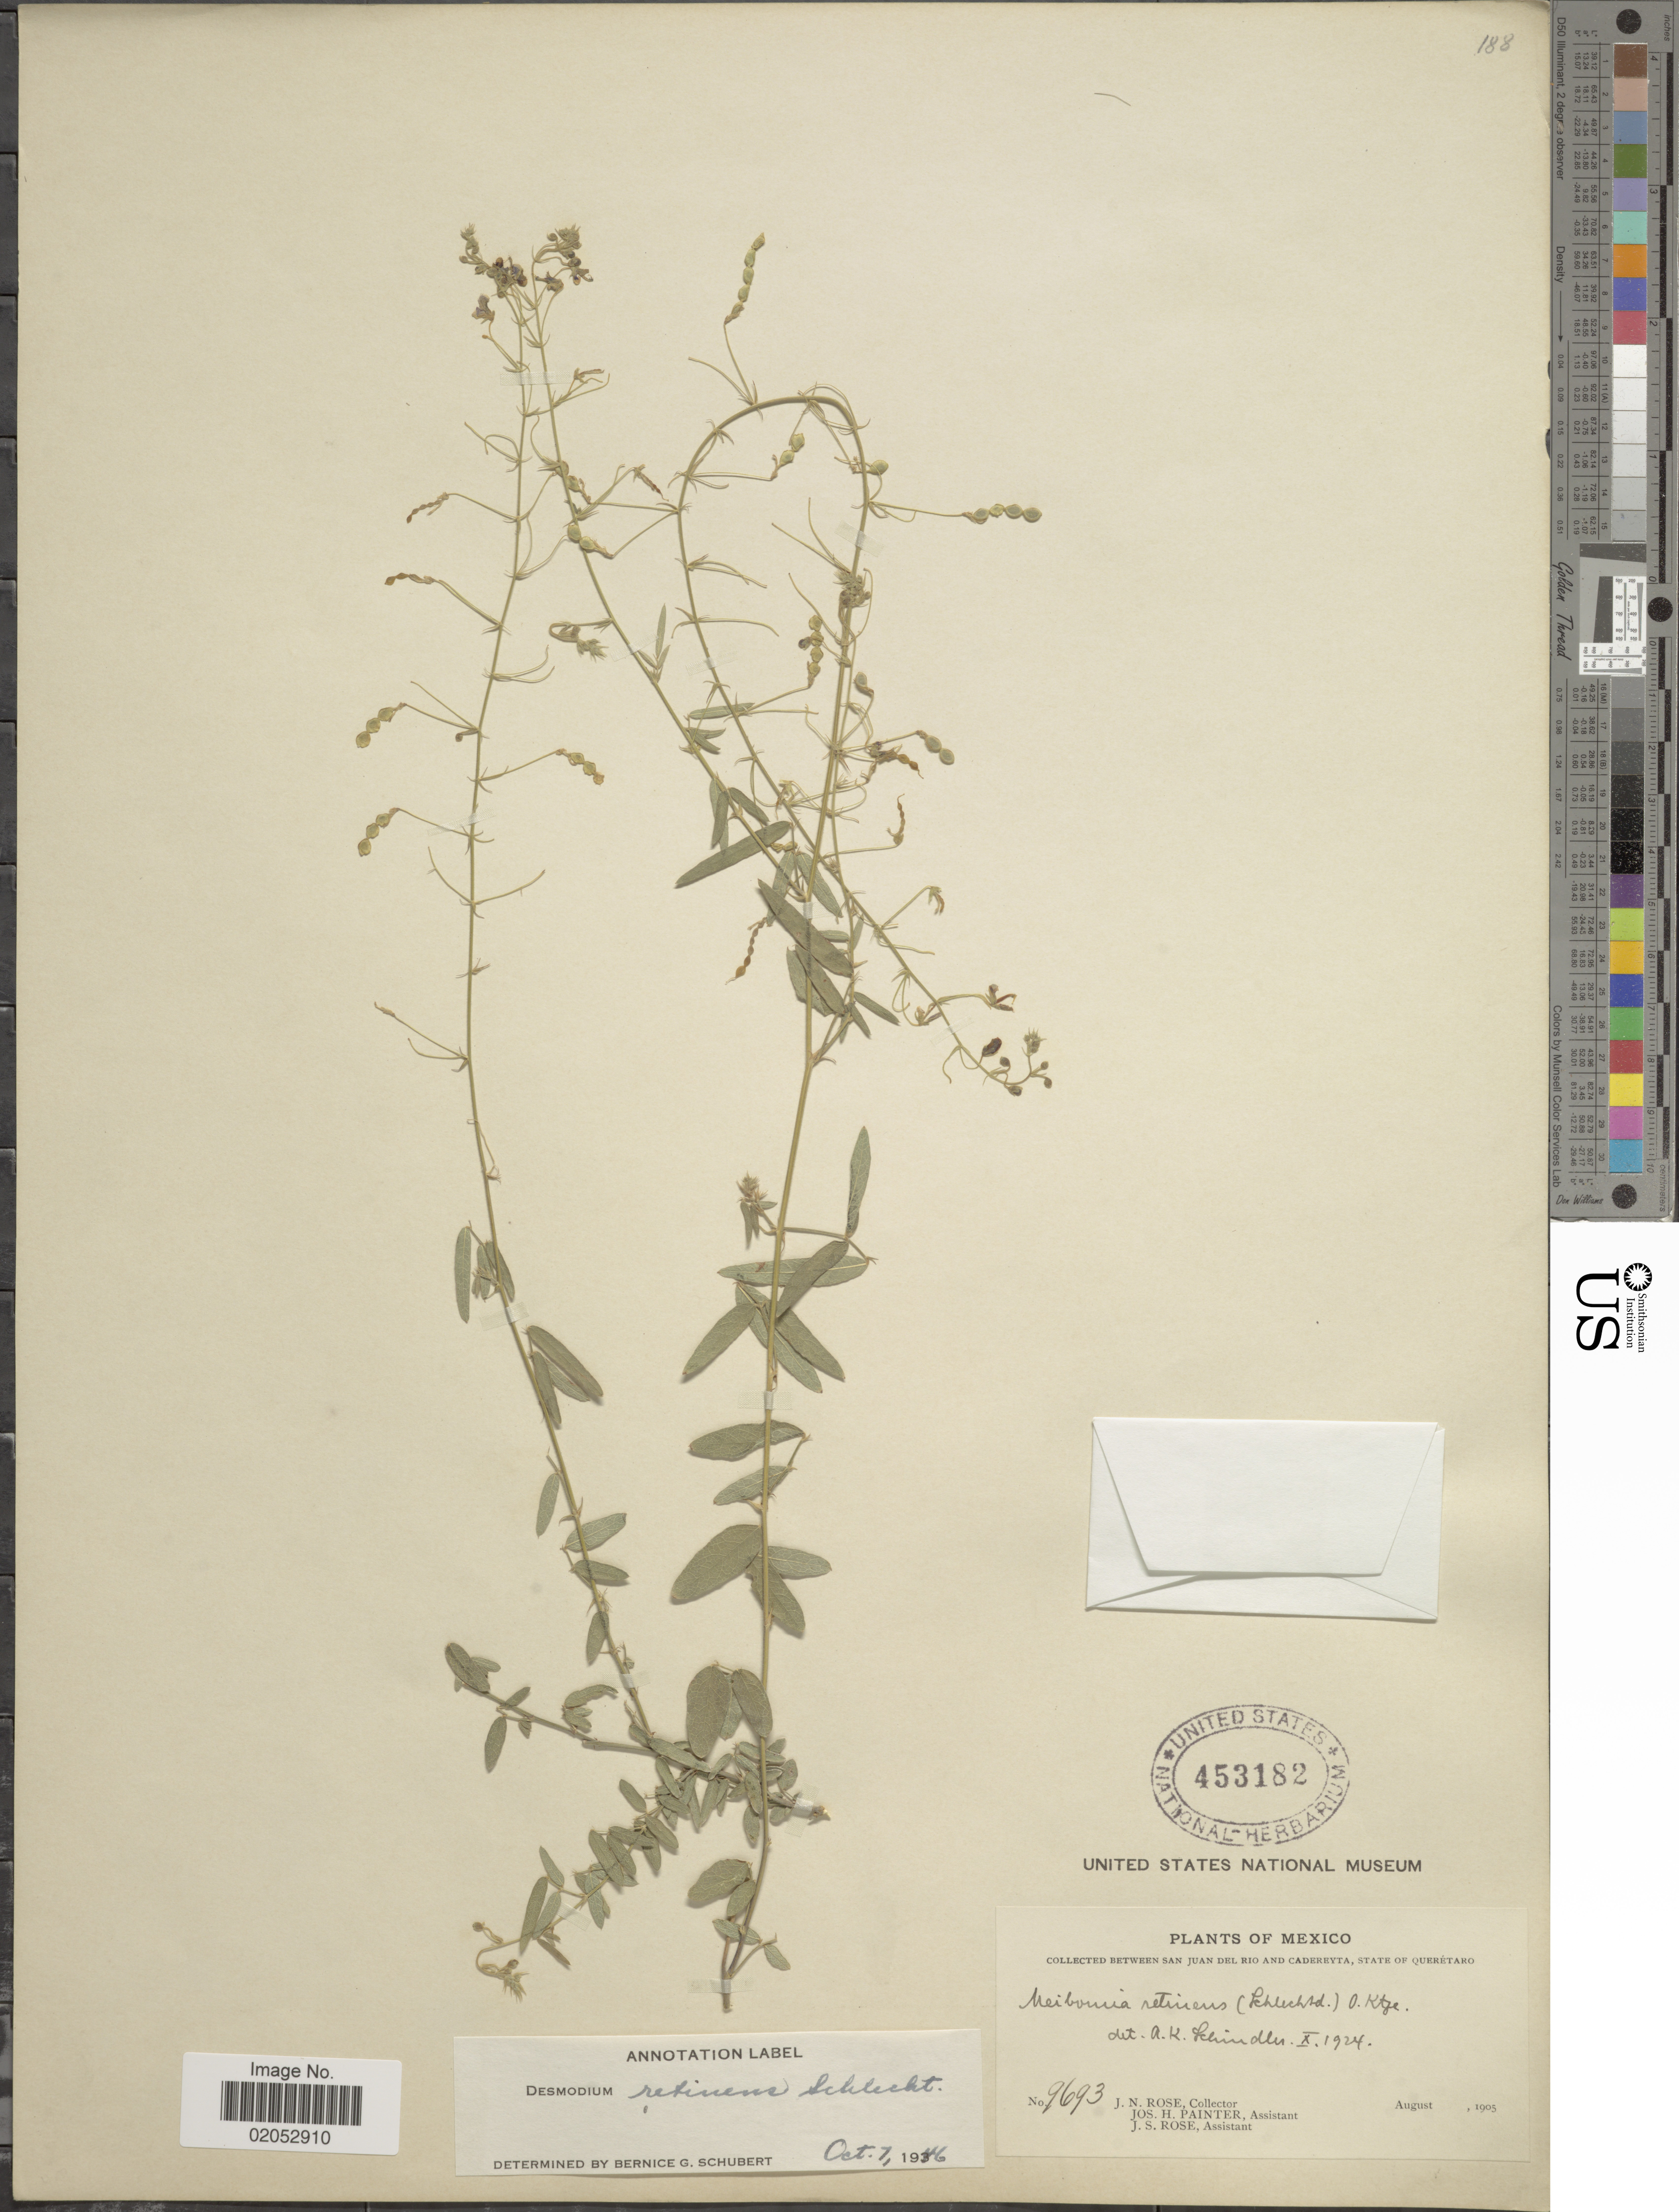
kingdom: Plantae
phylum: Tracheophyta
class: Magnoliopsida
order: Fabales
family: Fabaceae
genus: Desmodium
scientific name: Desmodium retinens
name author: Schltdl.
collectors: J. N. Rose, J. H. Painter & J. S. Rose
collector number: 9693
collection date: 1905-08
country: Mexico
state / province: Querétaro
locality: Between San Juan del Rio and Cadereyta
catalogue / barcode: US 453182